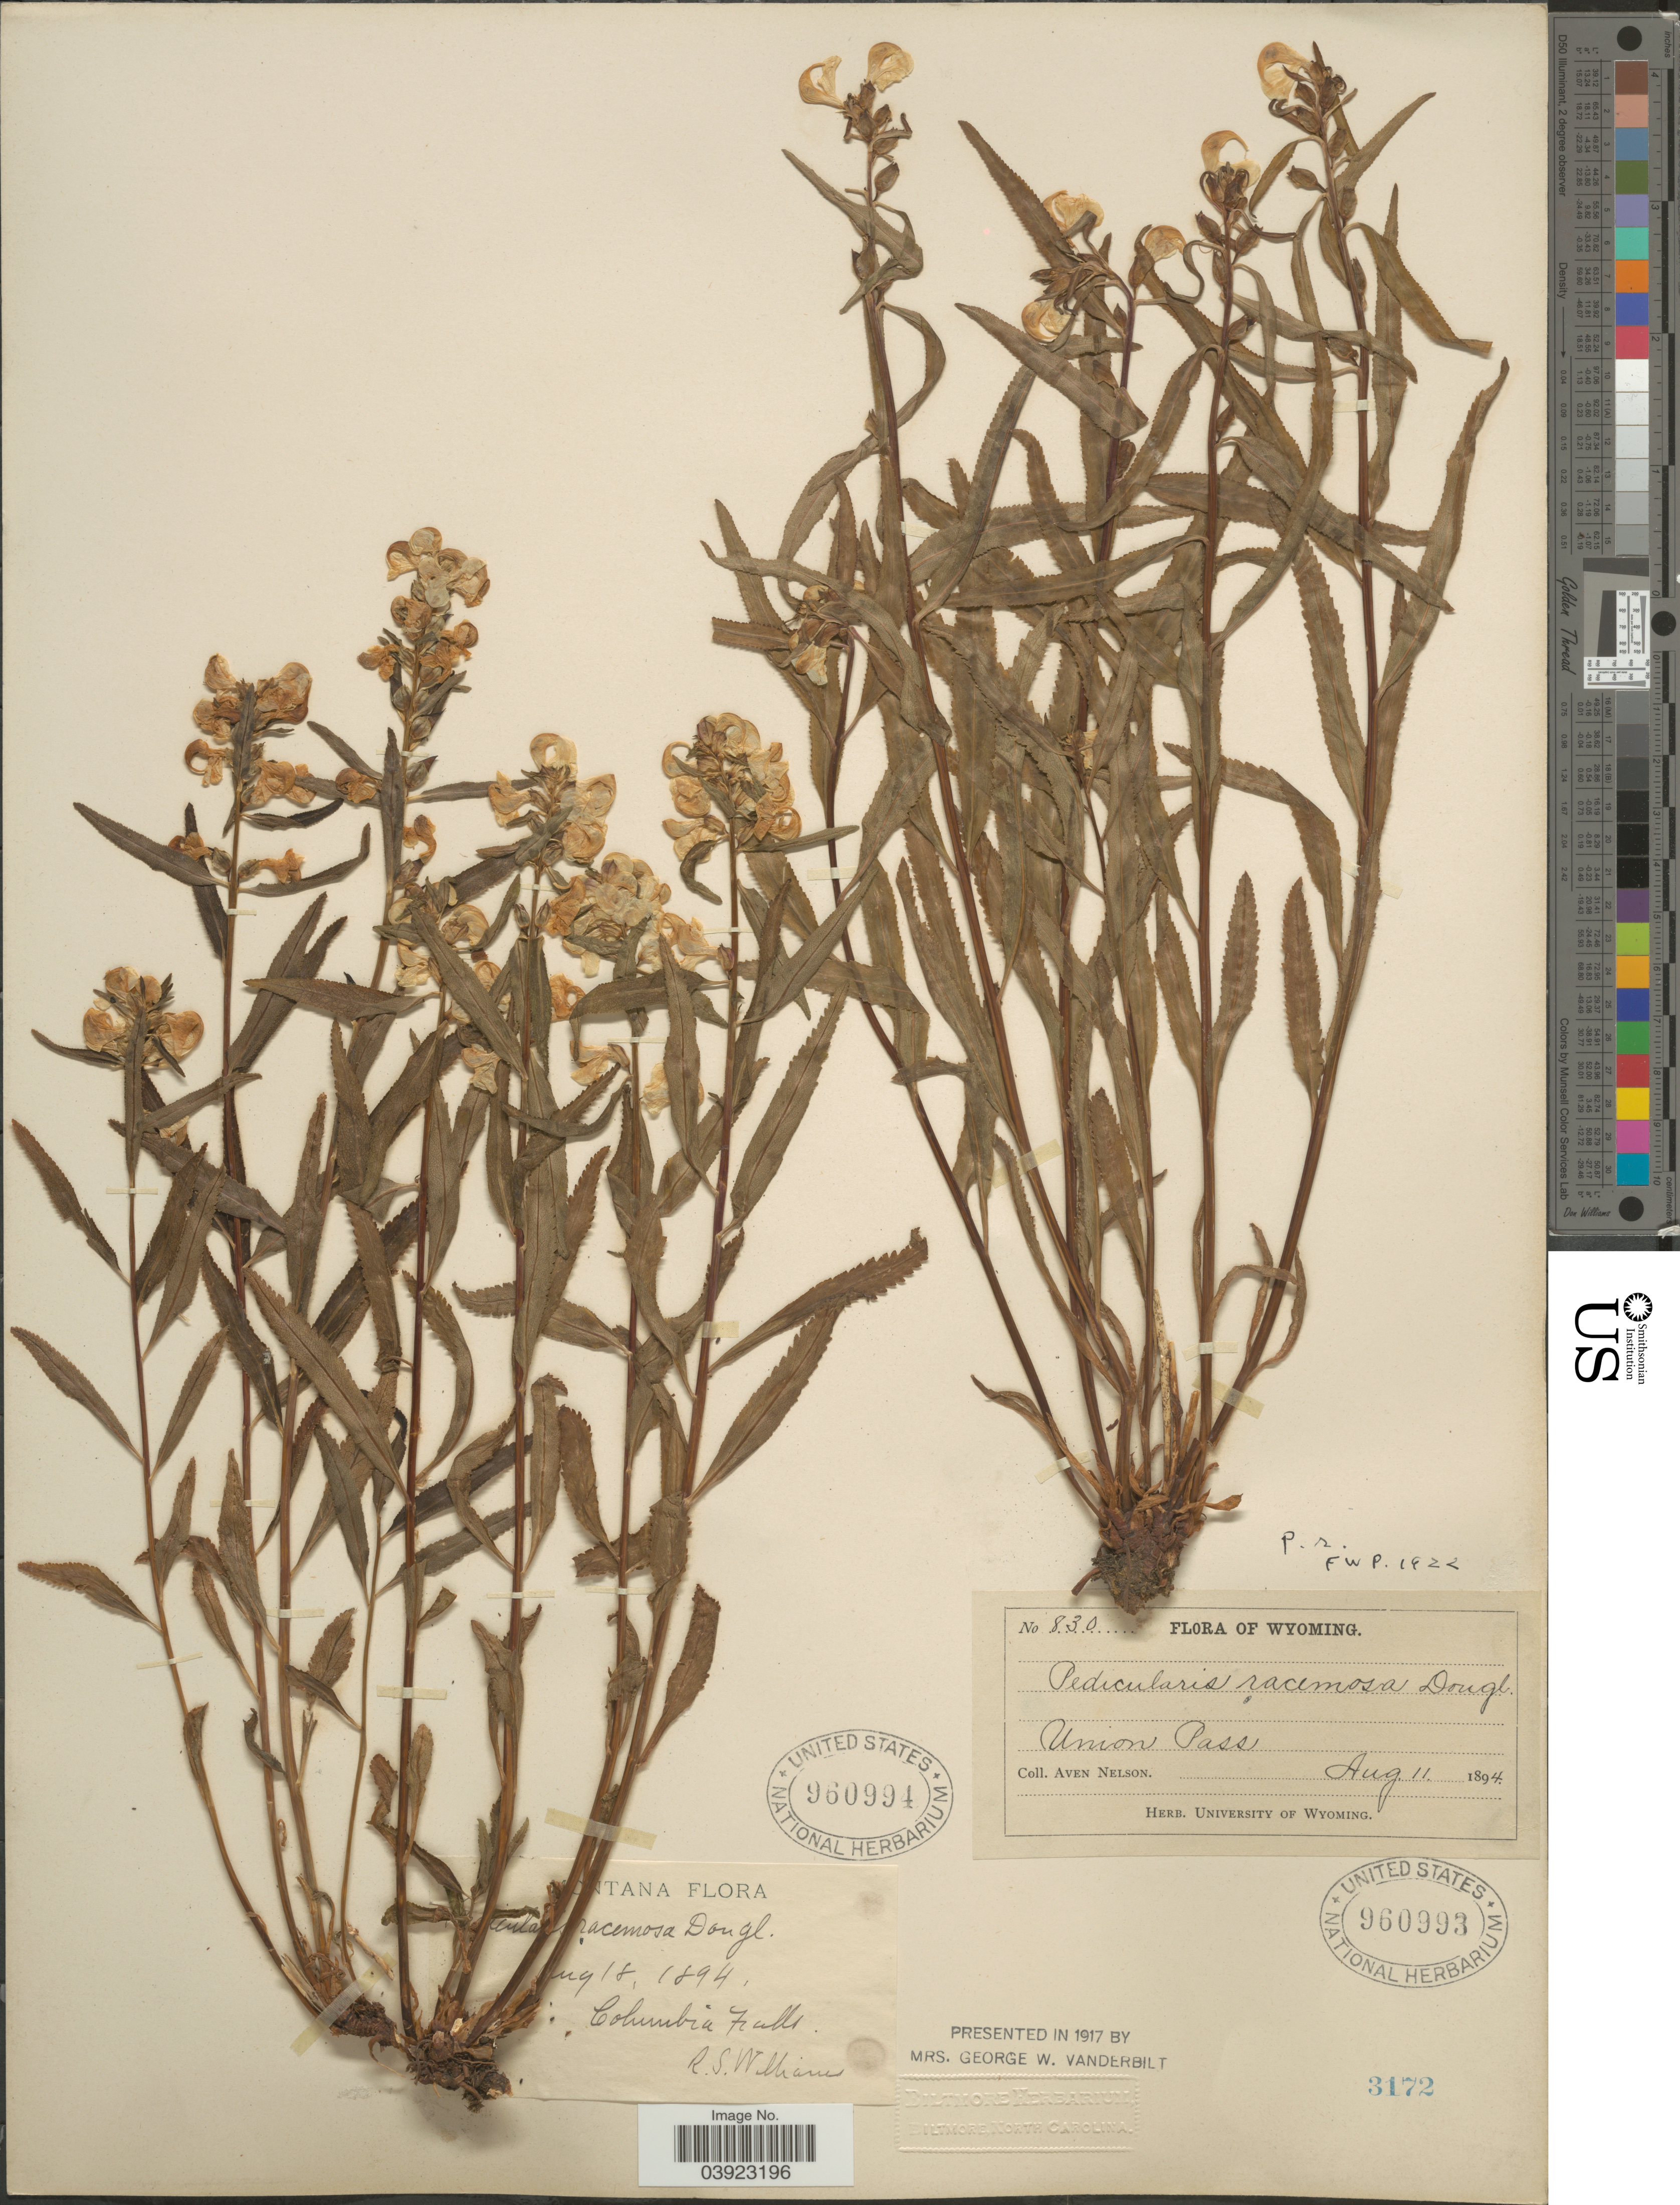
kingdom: Plantae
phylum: Tracheophyta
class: Magnoliopsida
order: Lamiales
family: Orobanchaceae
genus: Pedicularis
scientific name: Pedicularis racemosa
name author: Douglas ex Benth.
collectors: R. William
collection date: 1894-08-18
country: United States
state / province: Montana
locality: Columbia Falls.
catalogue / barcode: US 960994-2